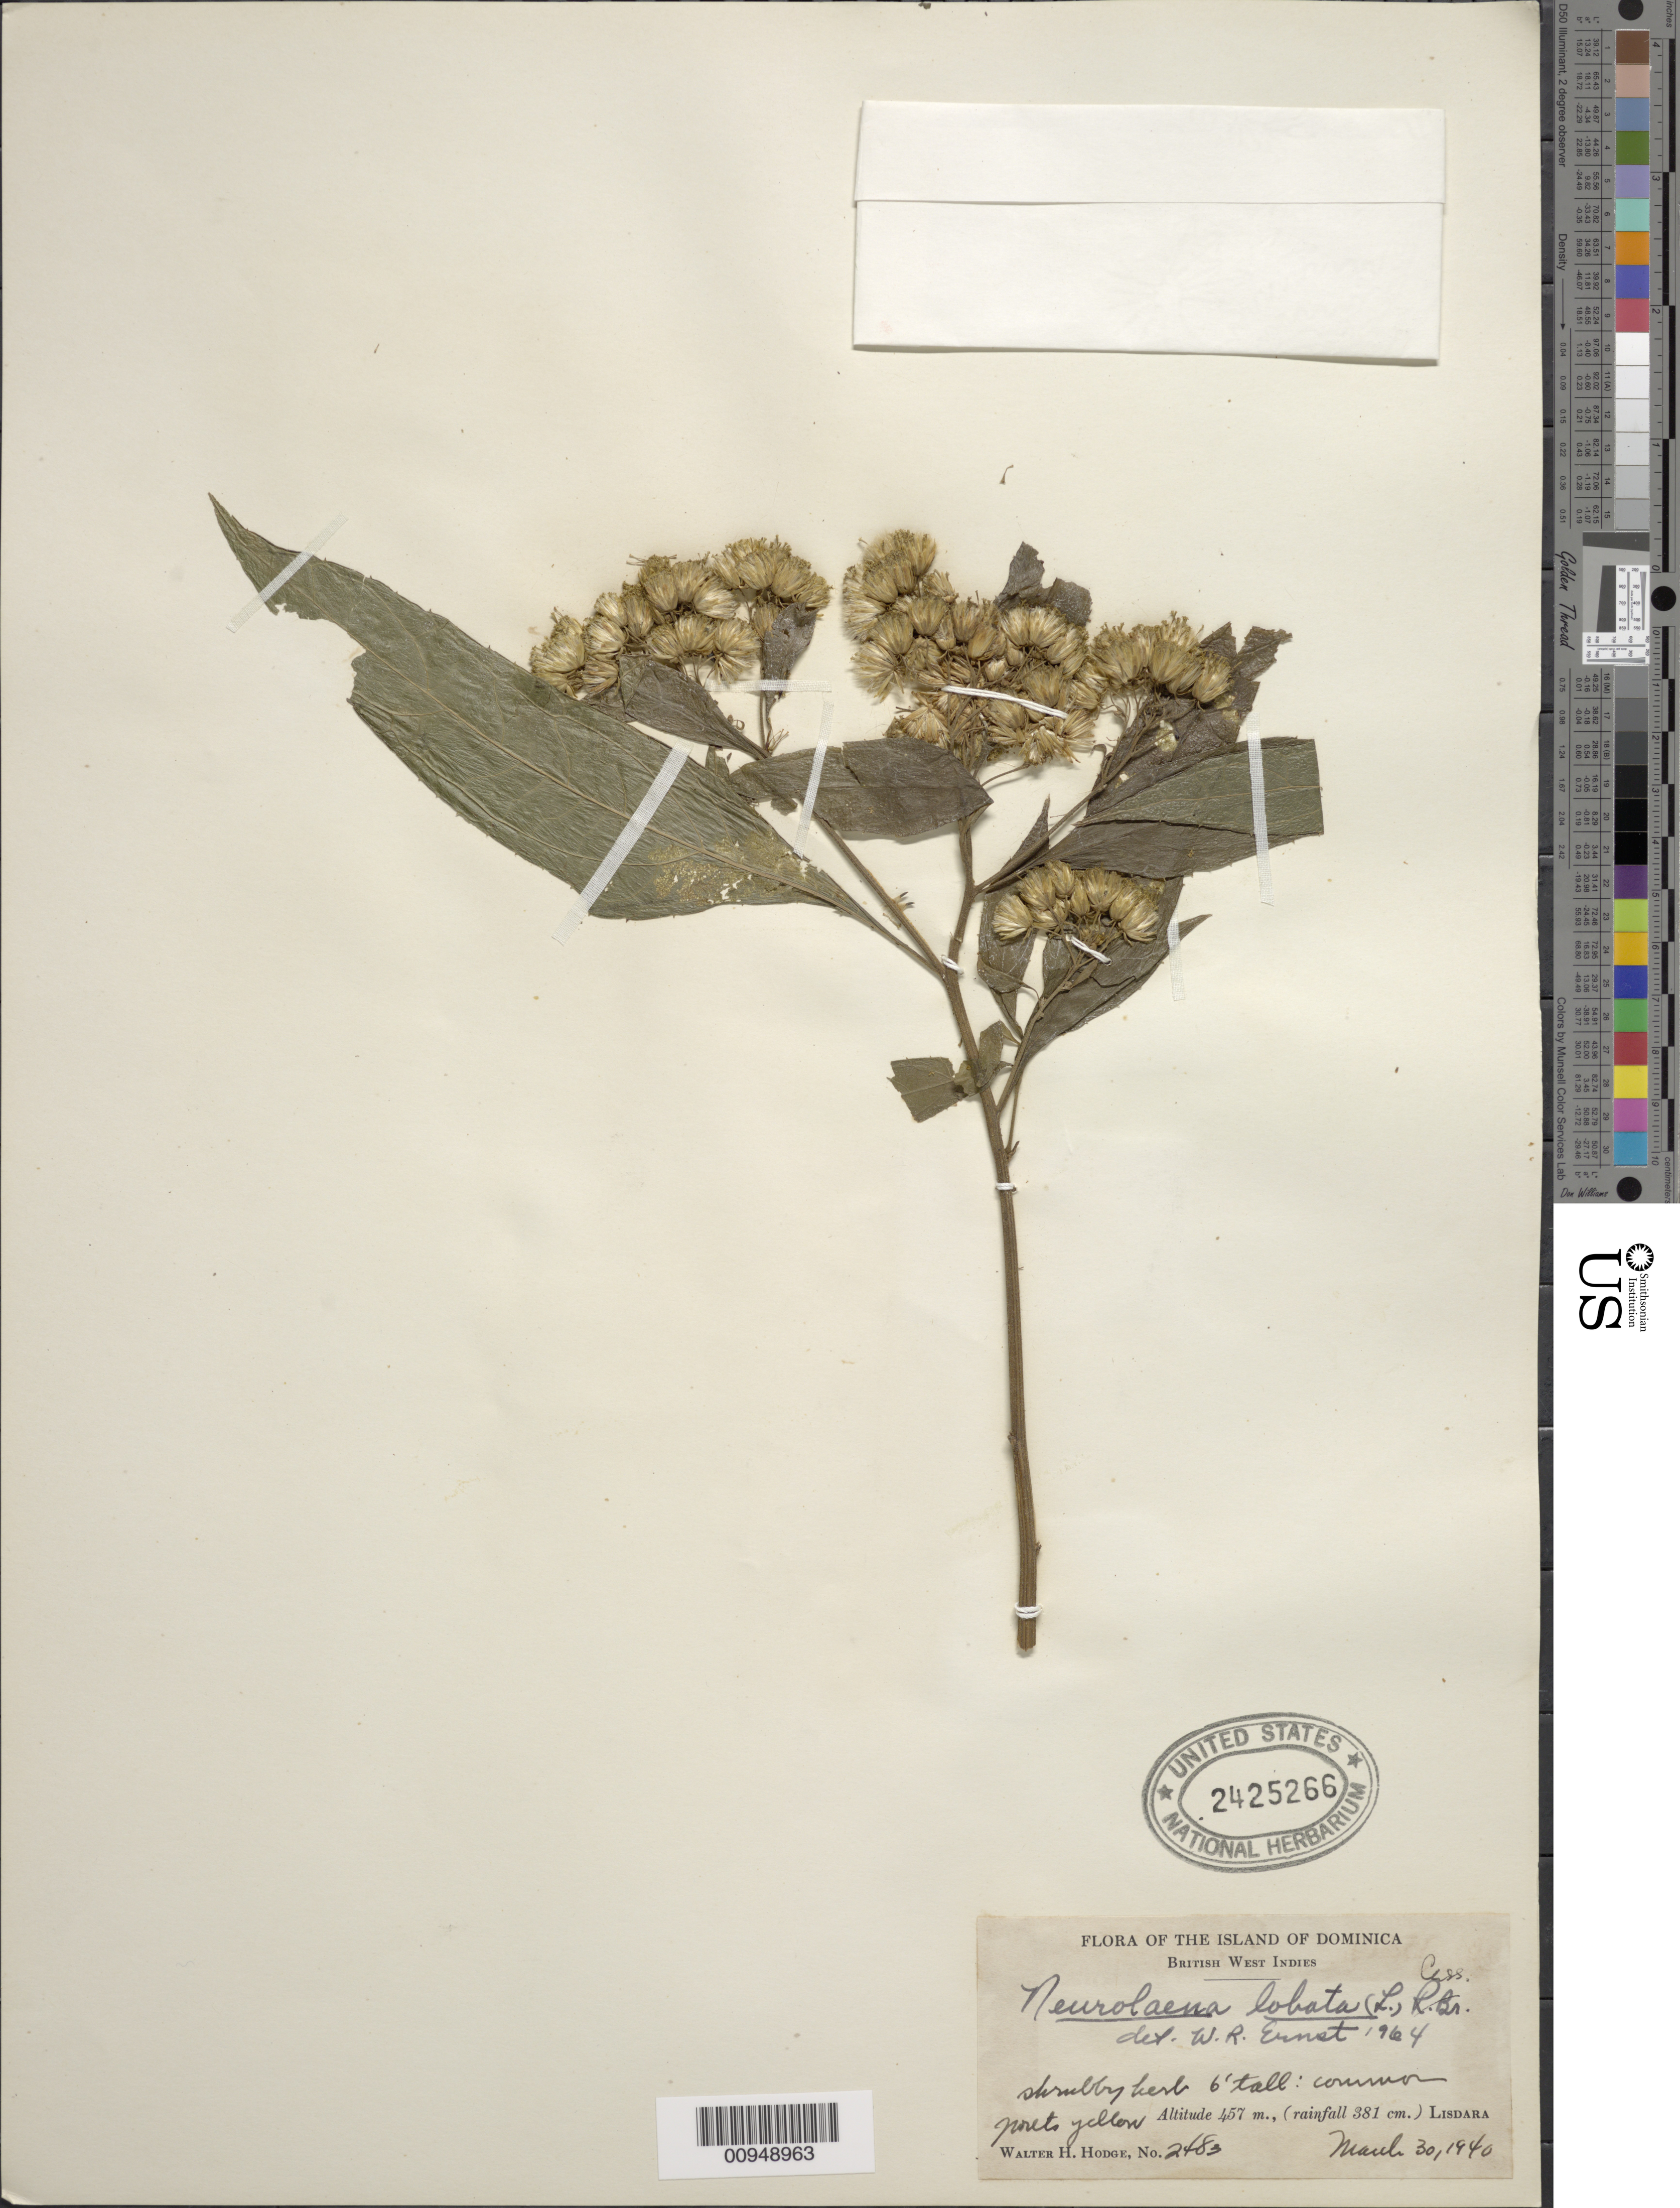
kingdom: Plantae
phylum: Tracheophyta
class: Magnoliopsida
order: Asterales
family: Asteraceae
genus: Neurolaena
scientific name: Neurolaena lobata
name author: (L.) R. Br. ex Cass.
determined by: Ernst, W. R., (US), NMNH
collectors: W. Hodge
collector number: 2483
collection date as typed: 30 Mar 1940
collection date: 1940-03-30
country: Dominica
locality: Lisdara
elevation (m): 457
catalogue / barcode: US 2425266